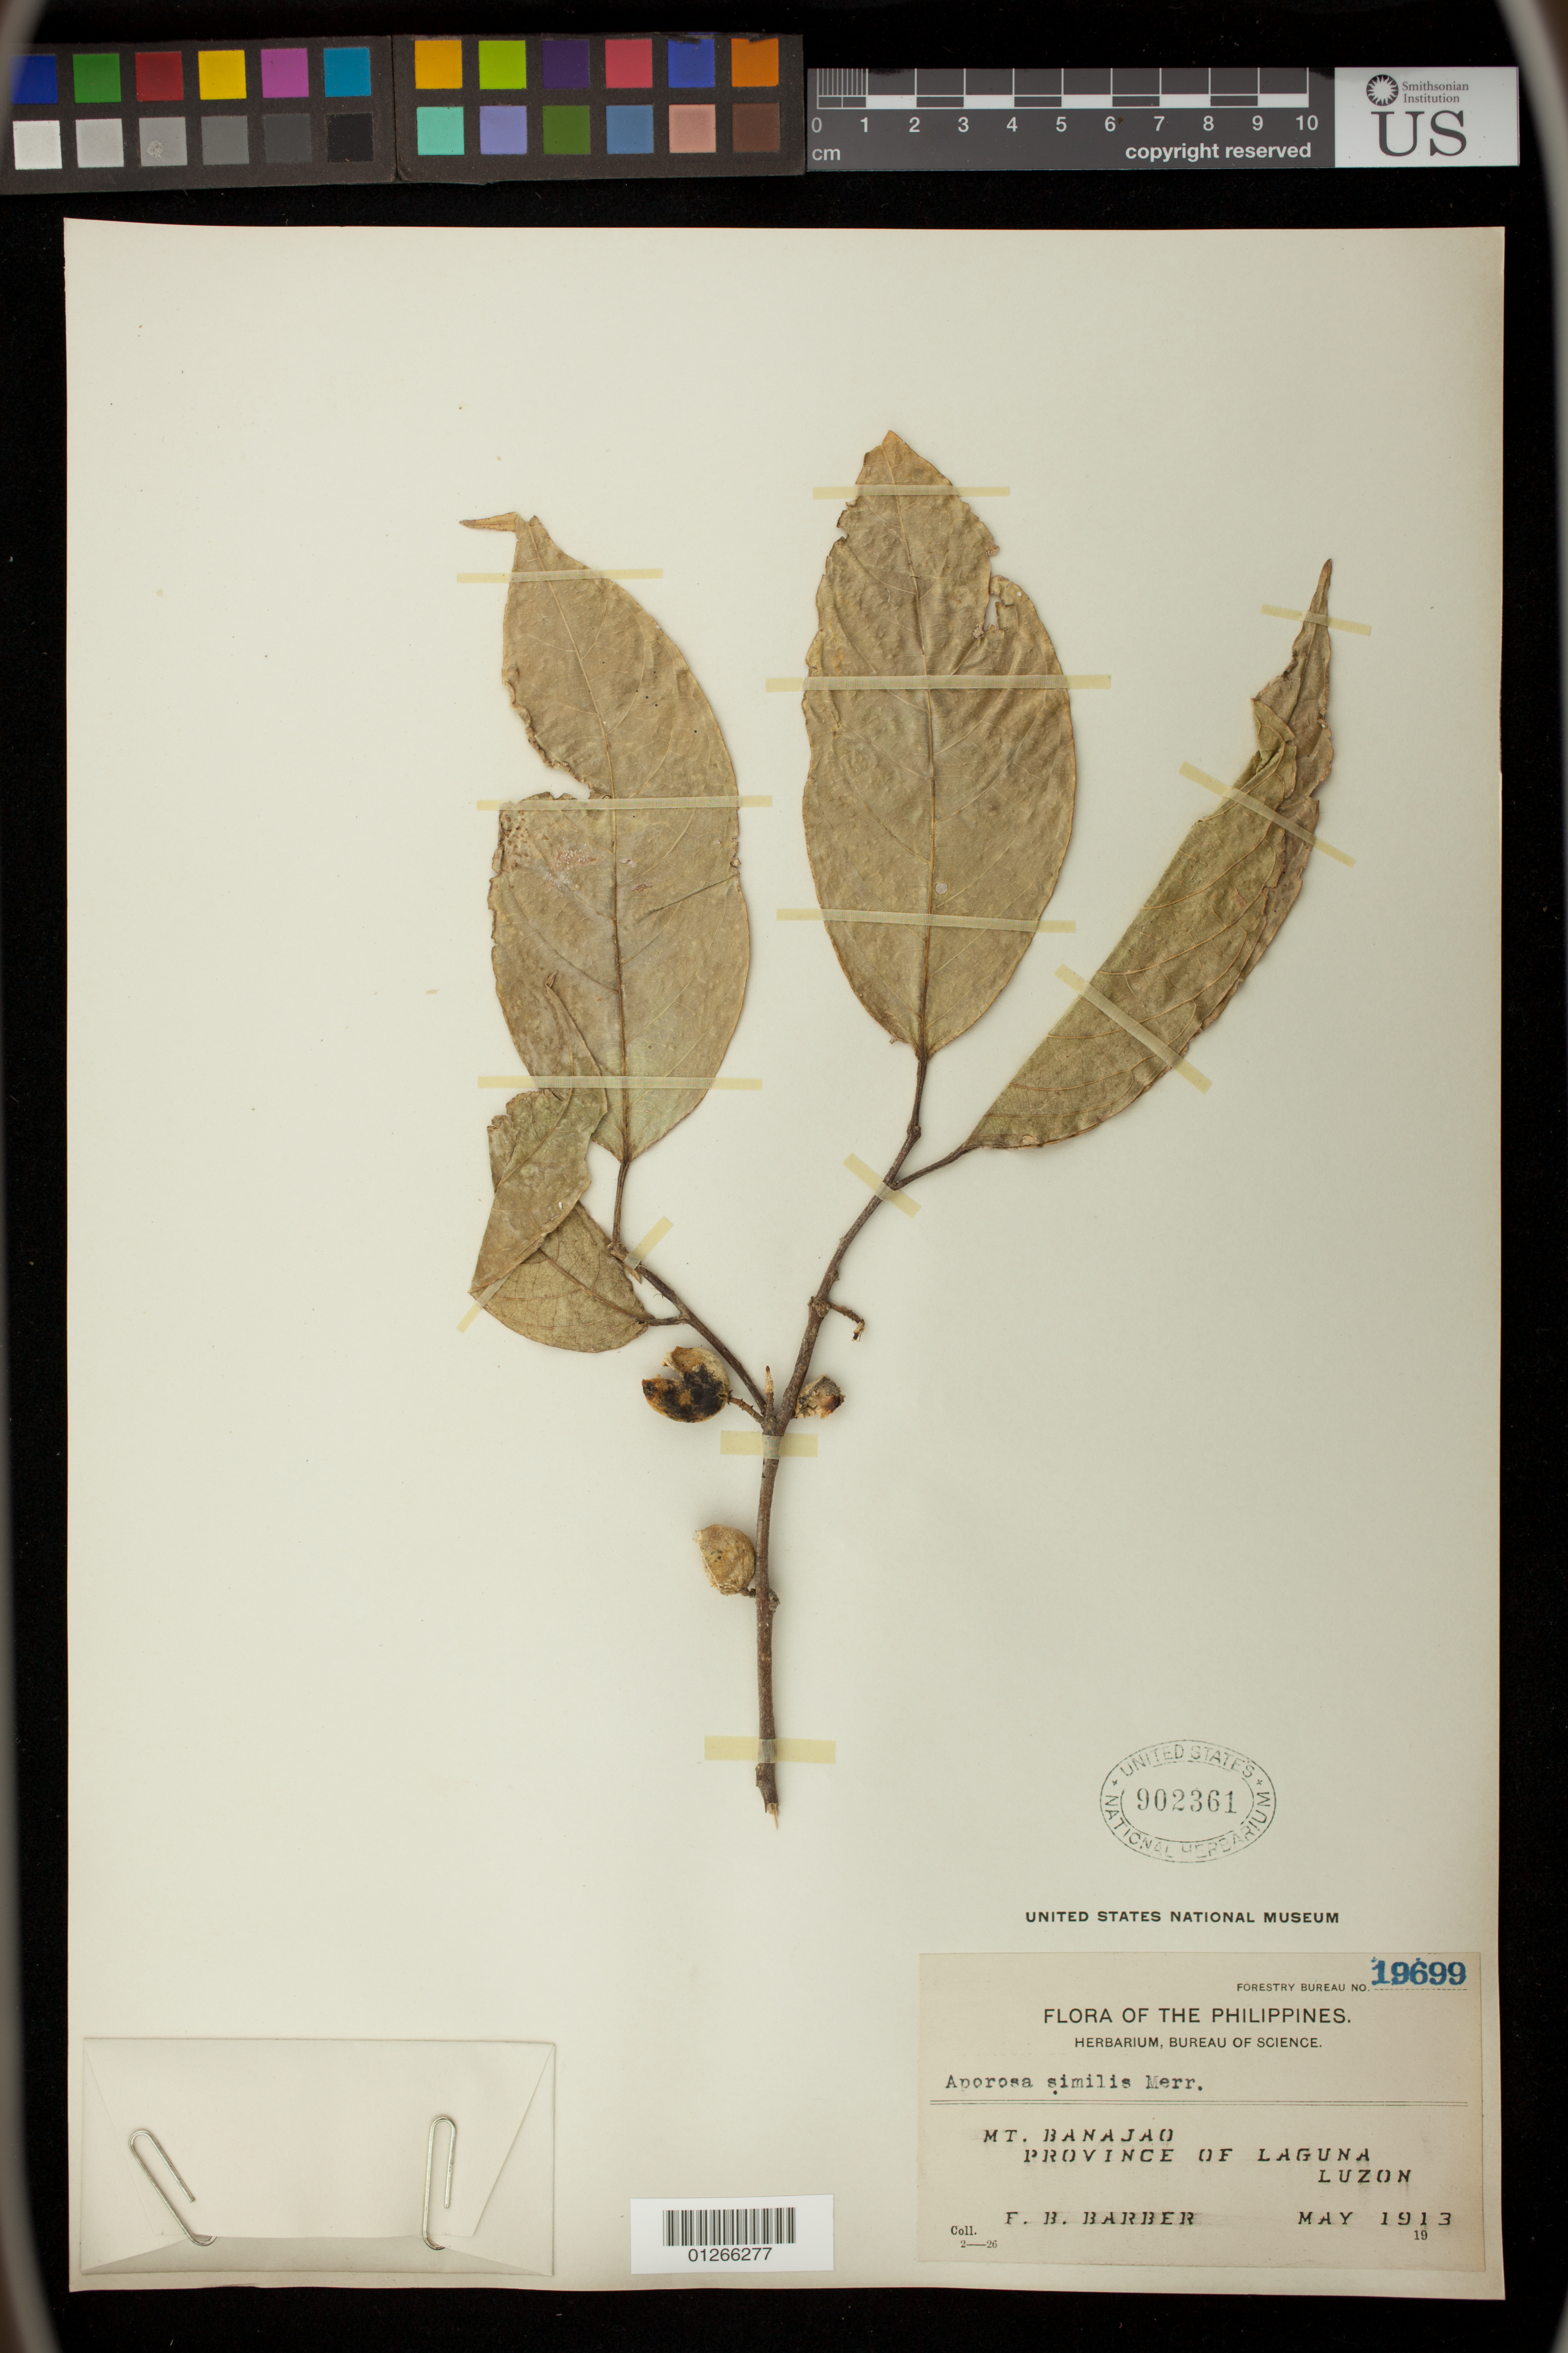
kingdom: Plantae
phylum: Tracheophyta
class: Magnoliopsida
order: Malpighiales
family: Phyllanthaceae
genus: Aporosa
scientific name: Aporosa banahaensis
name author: (Elmer) Merr.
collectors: F. Barber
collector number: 19699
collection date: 1913-05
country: Philippines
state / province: Calabarzon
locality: Mt. Banajao [Banahaw], Province of Laguna, Luzon